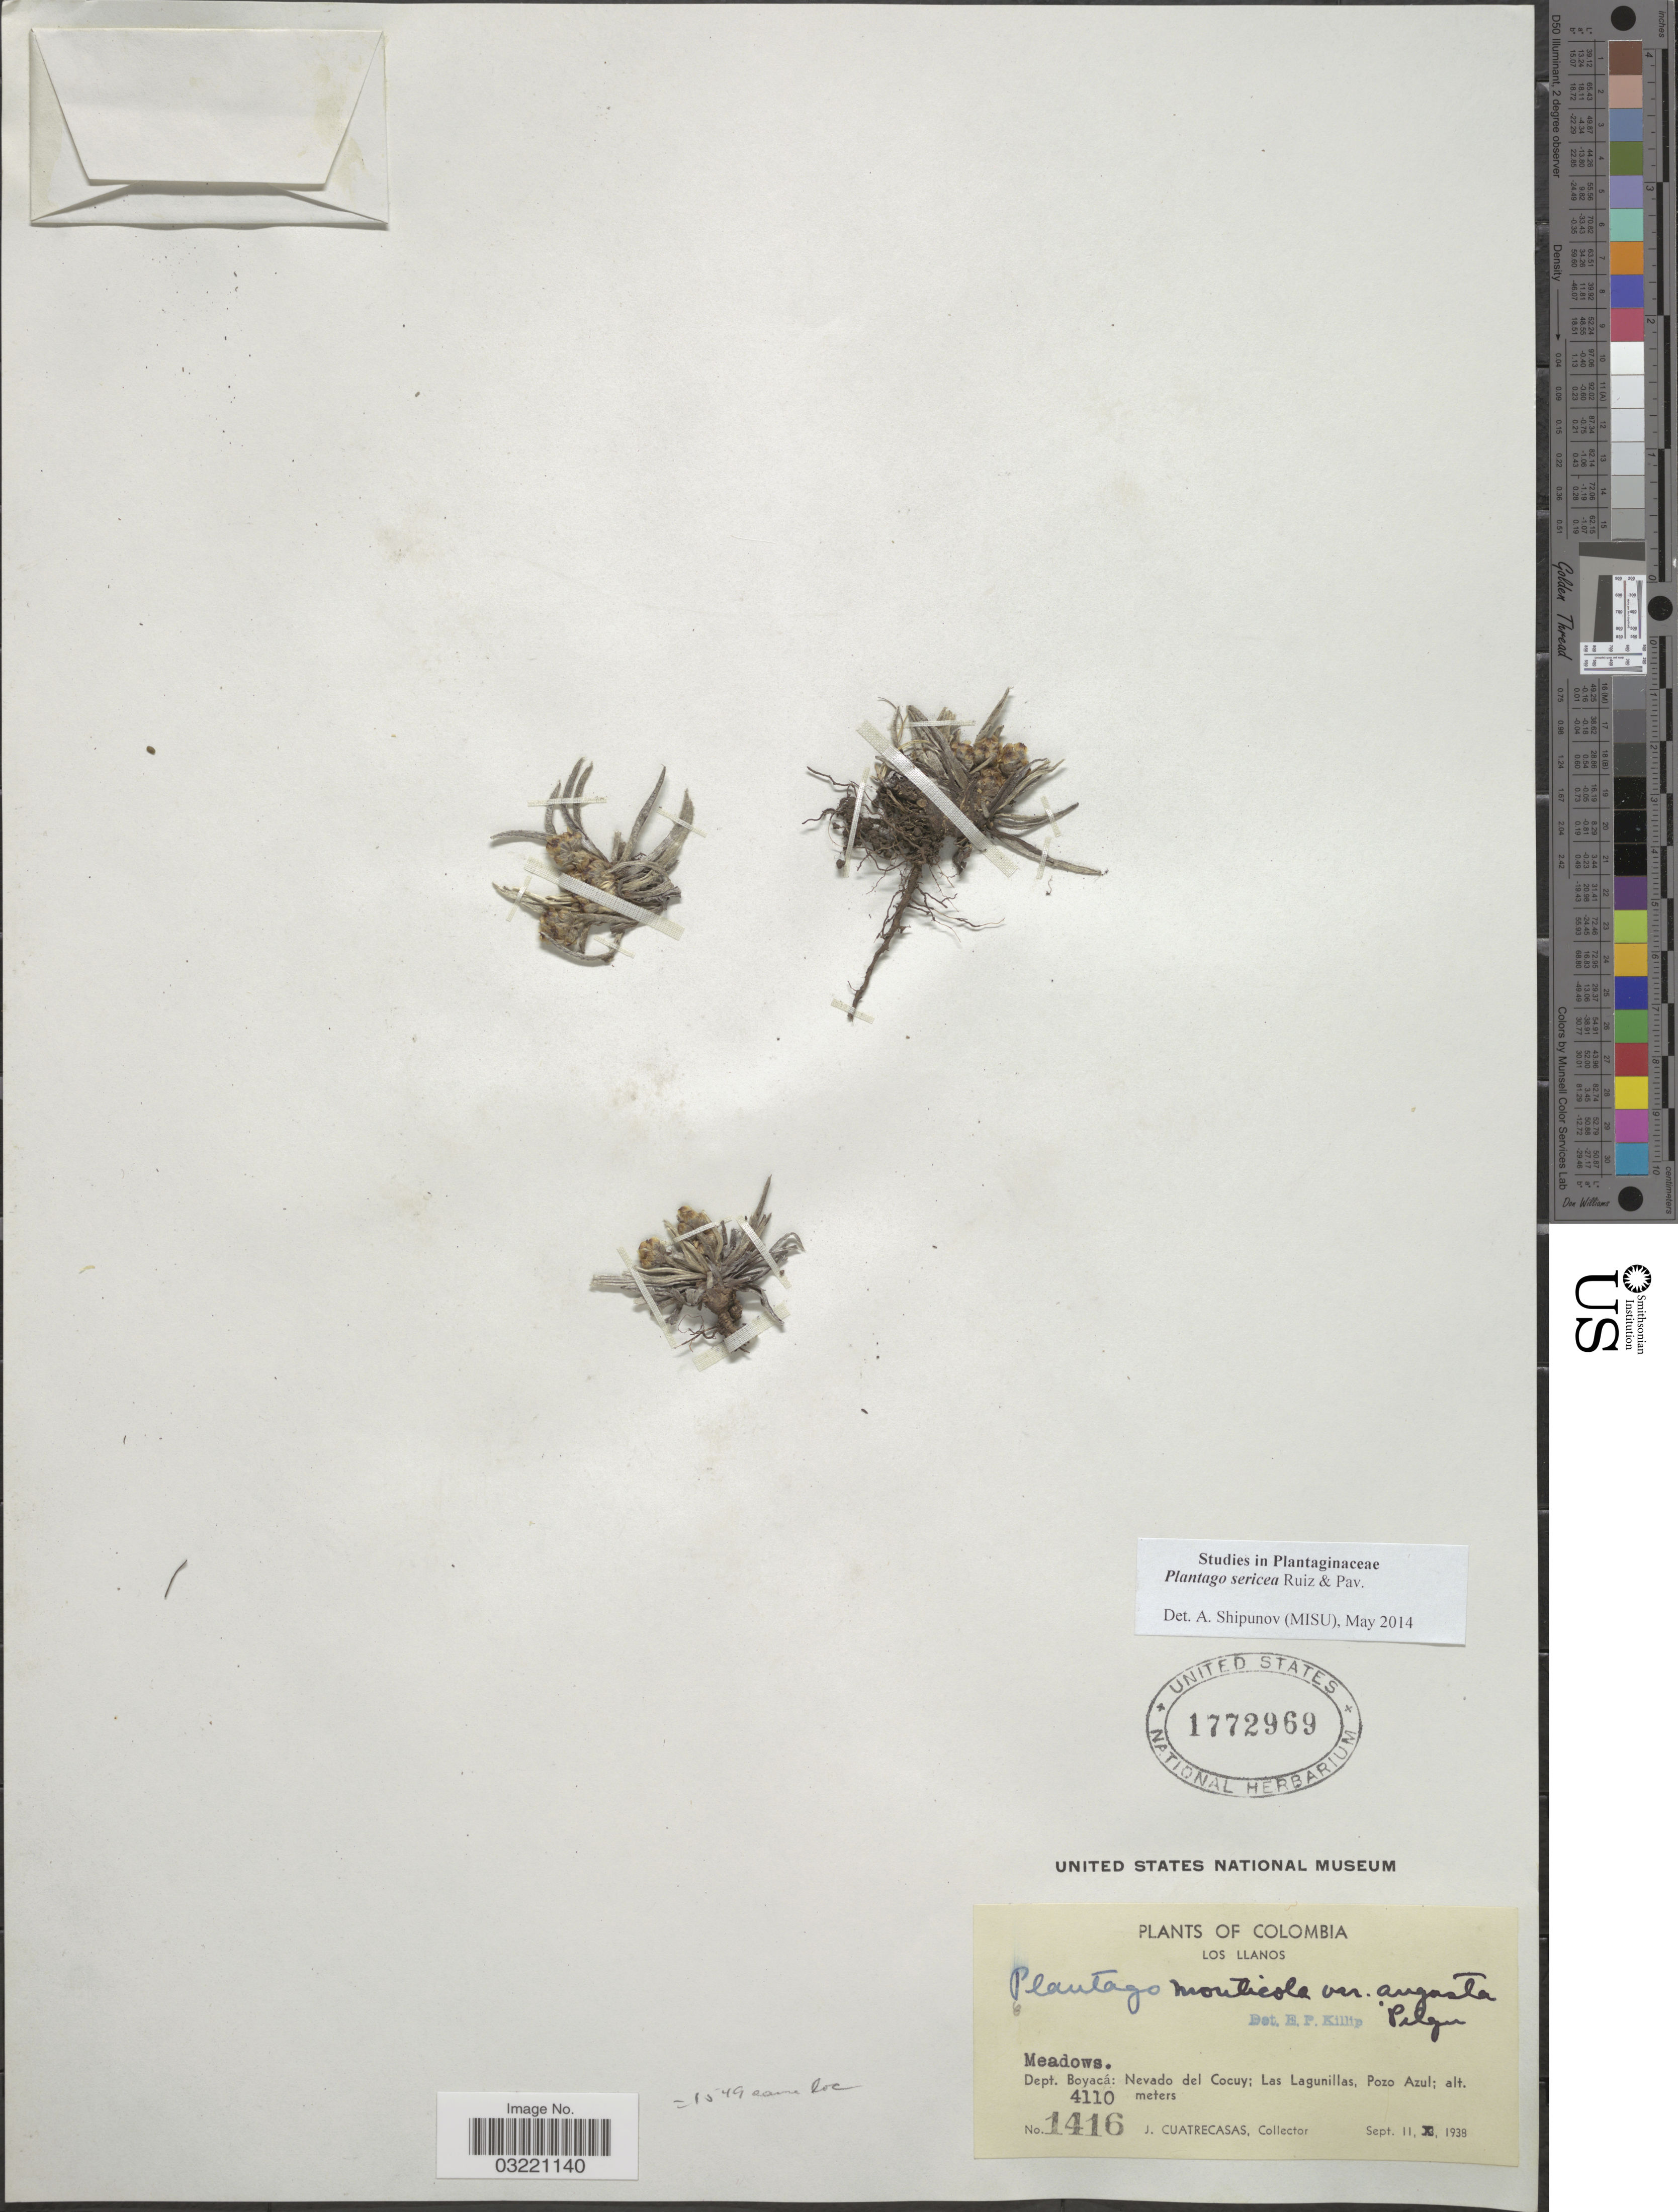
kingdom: Plantae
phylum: Tracheophyta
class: Magnoliopsida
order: Lamiales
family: Plantaginaceae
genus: Plantago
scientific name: Plantago sericea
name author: Ruiz & Pav.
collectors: J. Cuatrecasas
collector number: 1416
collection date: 1938-09-11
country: Colombia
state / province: Boyacá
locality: Los Llanos. Dept. Boyacá: Nevado del Cocuy; Las Lagunillas, Pozo Azul.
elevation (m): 4110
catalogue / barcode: US 1772969